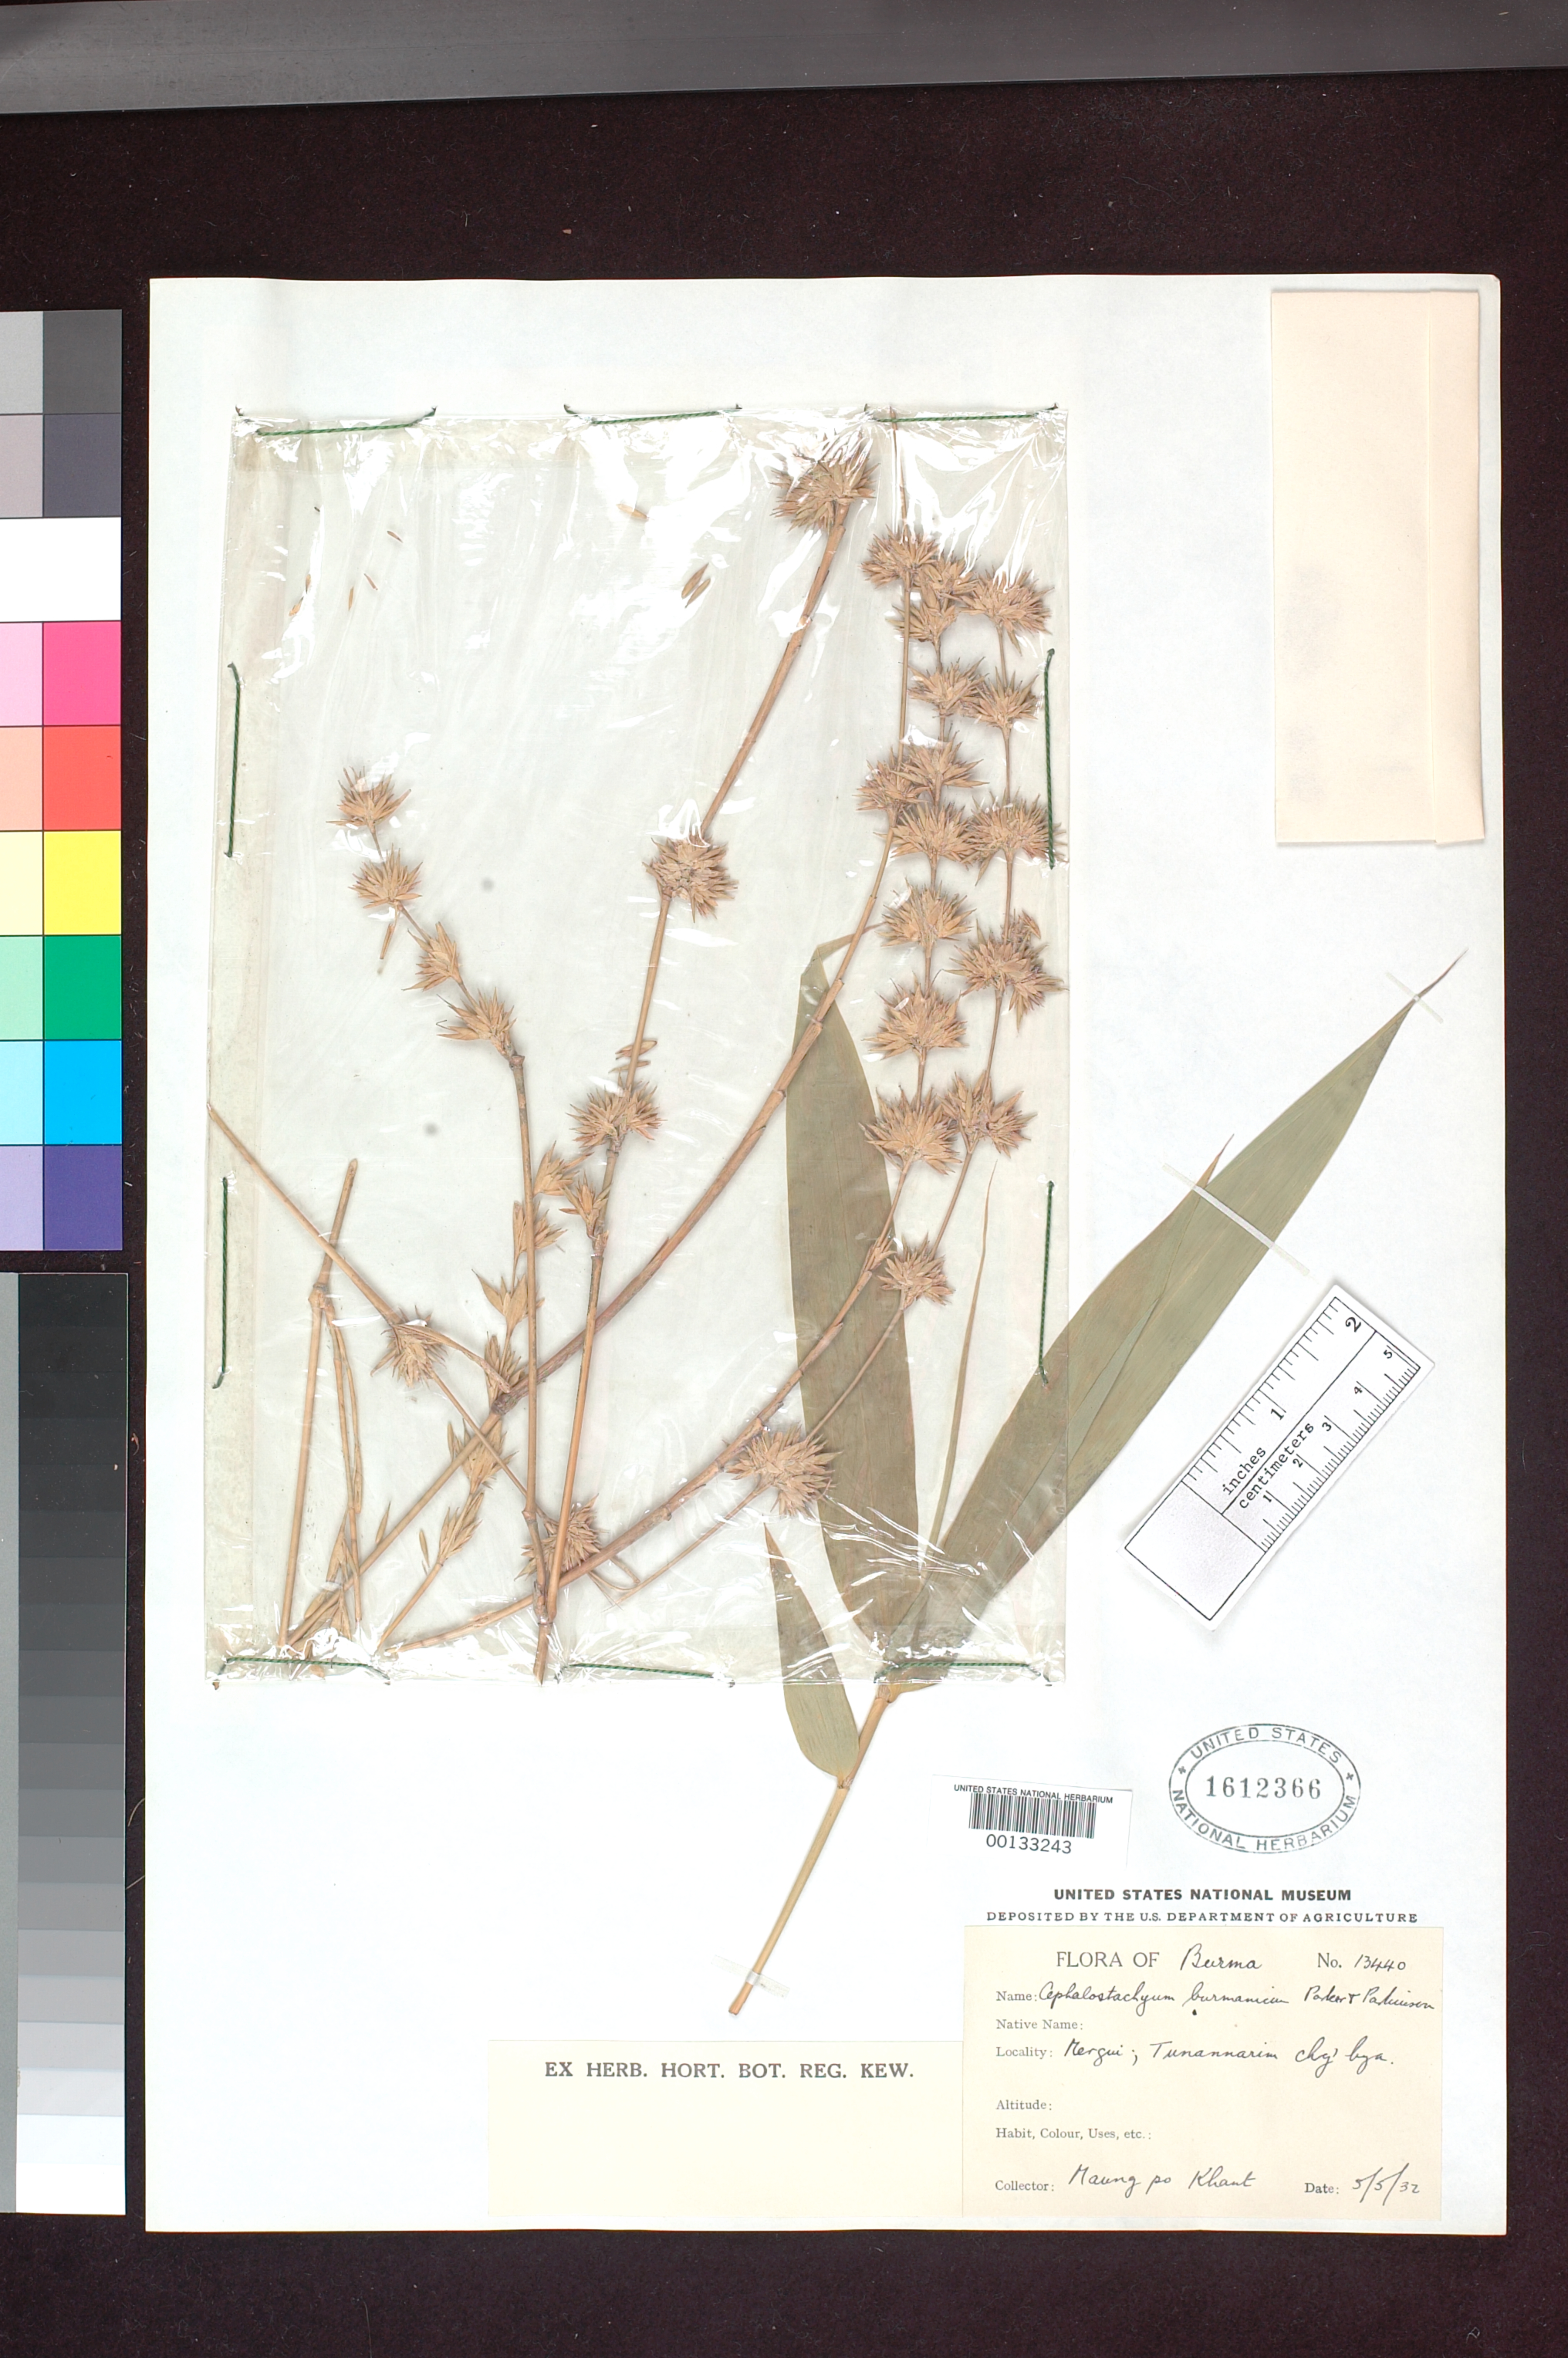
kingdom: Plantae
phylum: Tracheophyta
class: Liliopsida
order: Poales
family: Poaceae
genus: Cephalostachyum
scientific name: Cephalostachyum burmanicum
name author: R. Parker & C.E. Parkinson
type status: Syntype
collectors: Maung Po Khant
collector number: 13440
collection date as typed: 05 May 1932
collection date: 1932-05-05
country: Myanmar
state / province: Tenasserim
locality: Tunan - Marim Cha'bya. Mergui.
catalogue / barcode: US 1612366